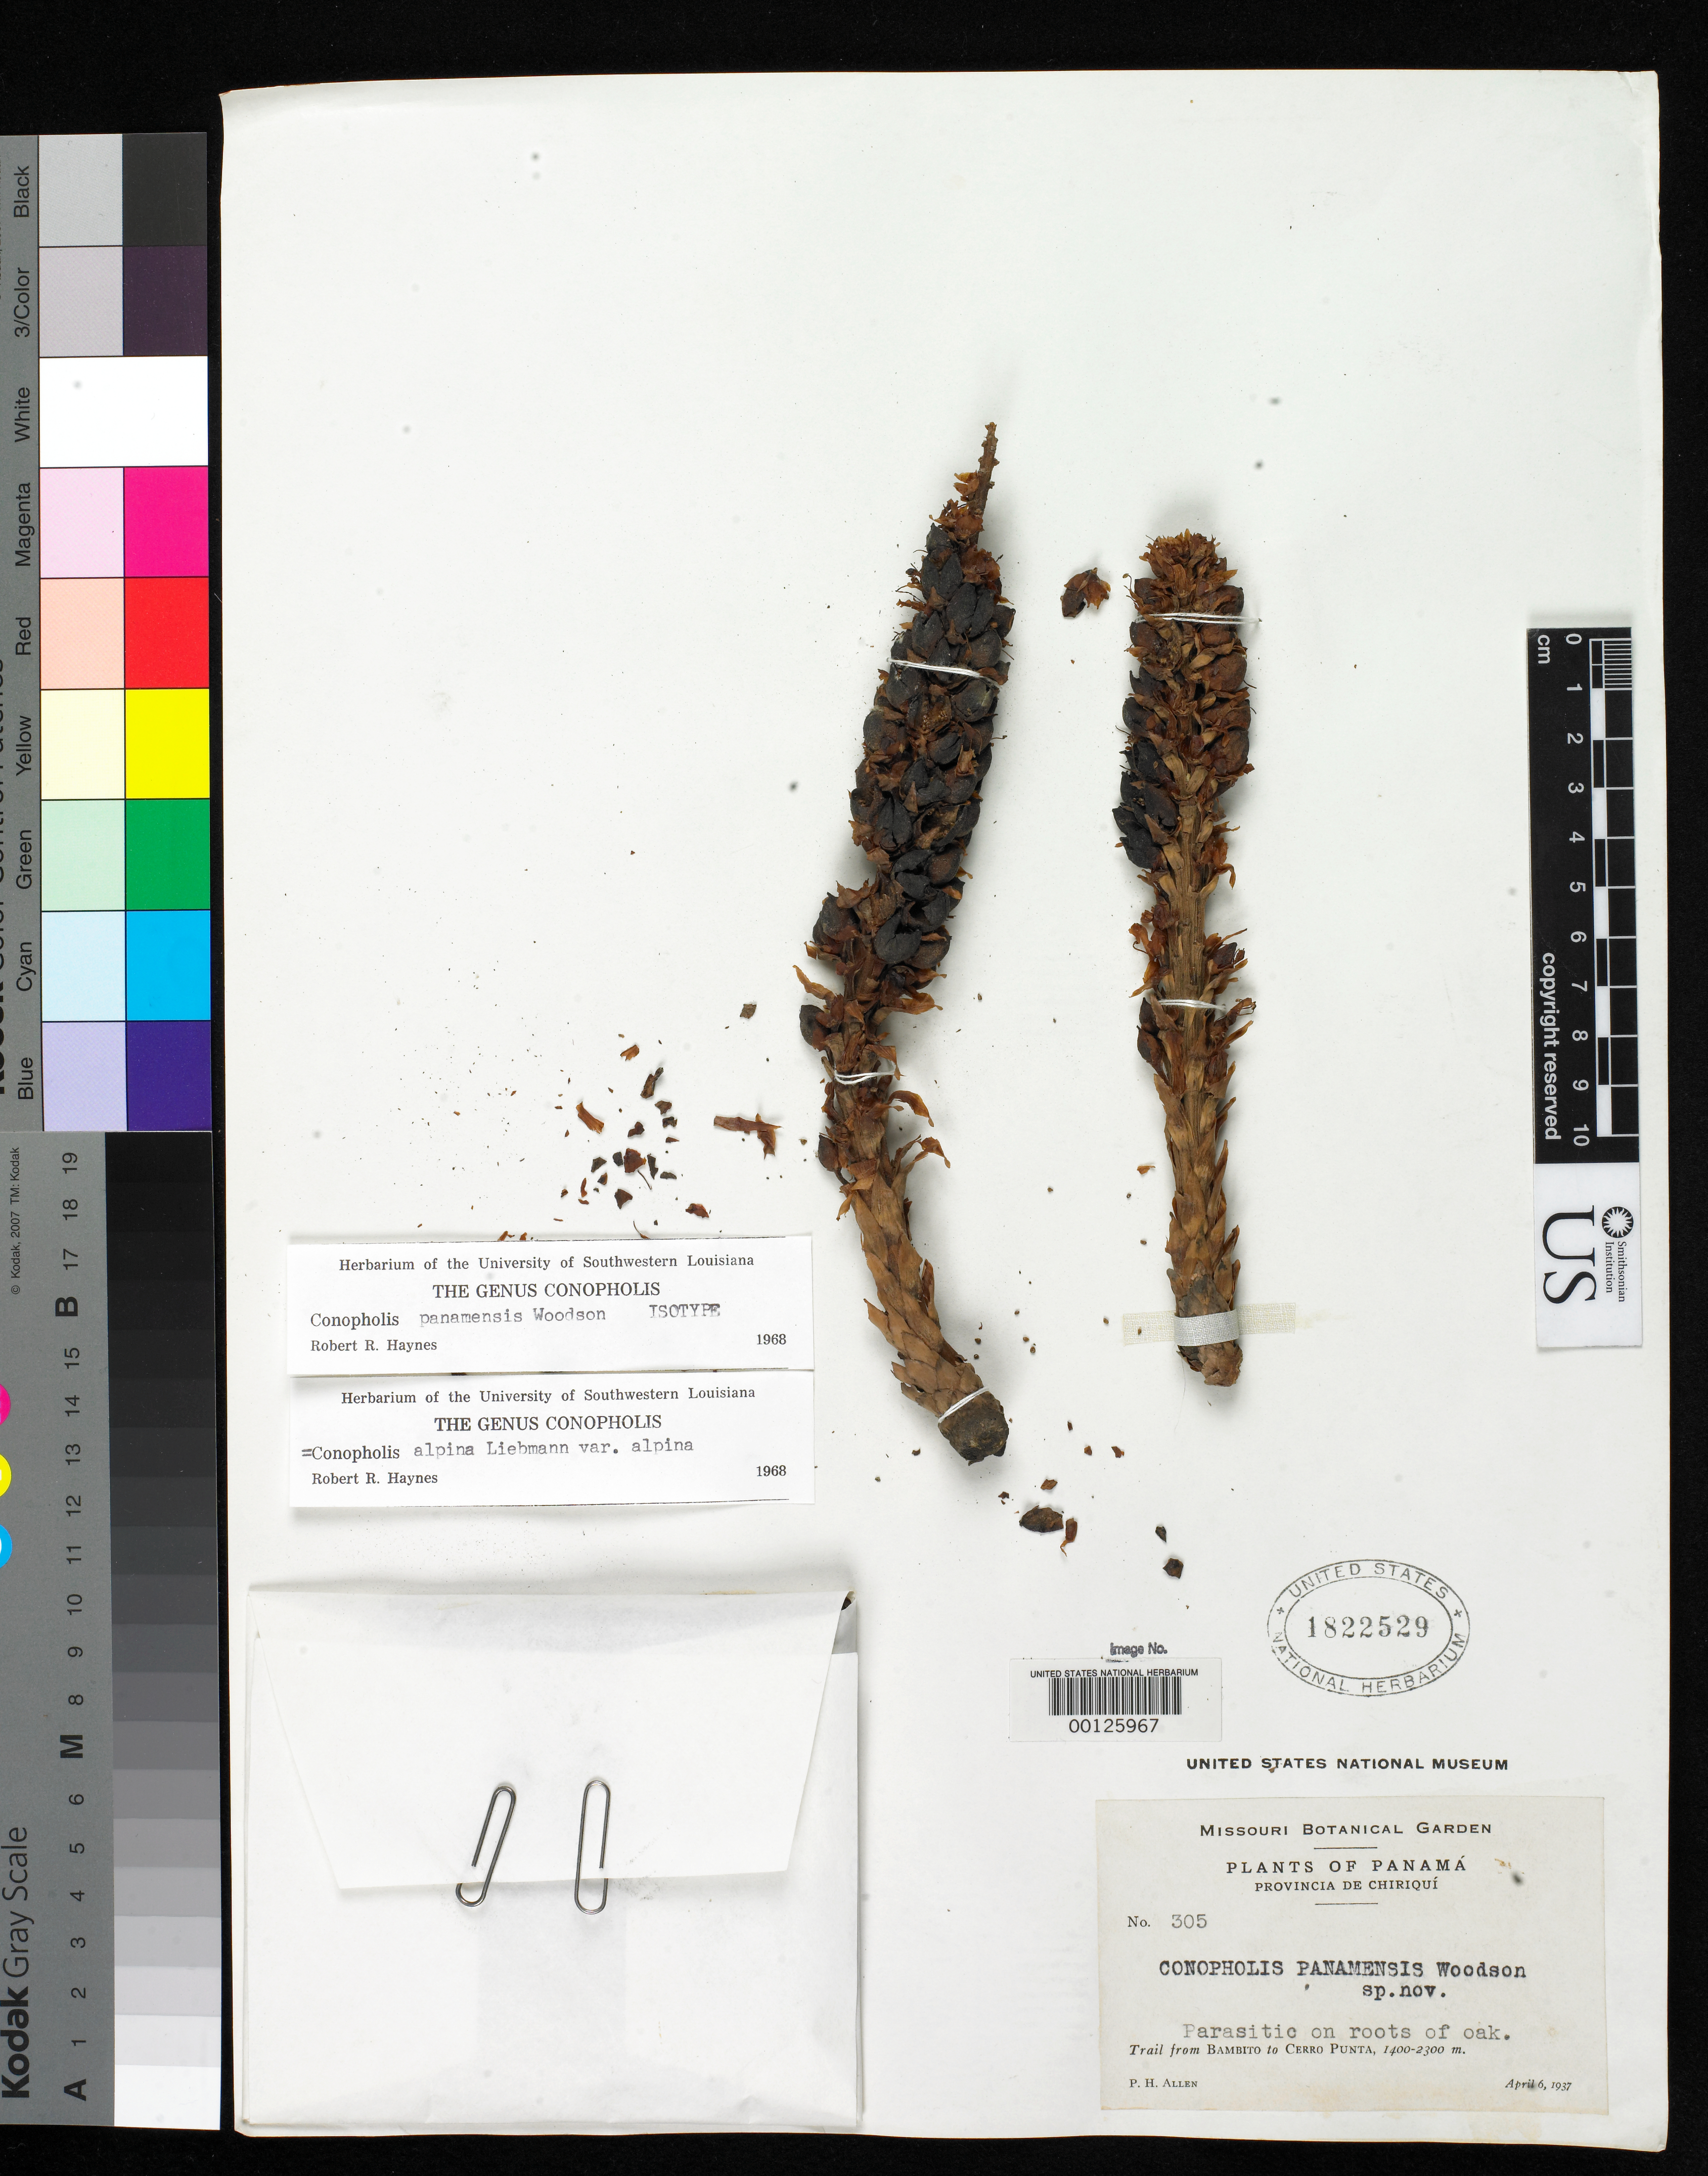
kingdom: Plantae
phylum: Tracheophyta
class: Magnoliopsida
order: Lamiales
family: Orobanchaceae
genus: Conopholis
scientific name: Conopholis panamensis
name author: Woodson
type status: Isotype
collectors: P. H. Allen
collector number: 305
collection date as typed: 06 Apr 1937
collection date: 1937-04-06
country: Panama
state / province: Chiriquí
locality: Between Bambito and Cerro Punta.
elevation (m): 1400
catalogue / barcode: US 1822529